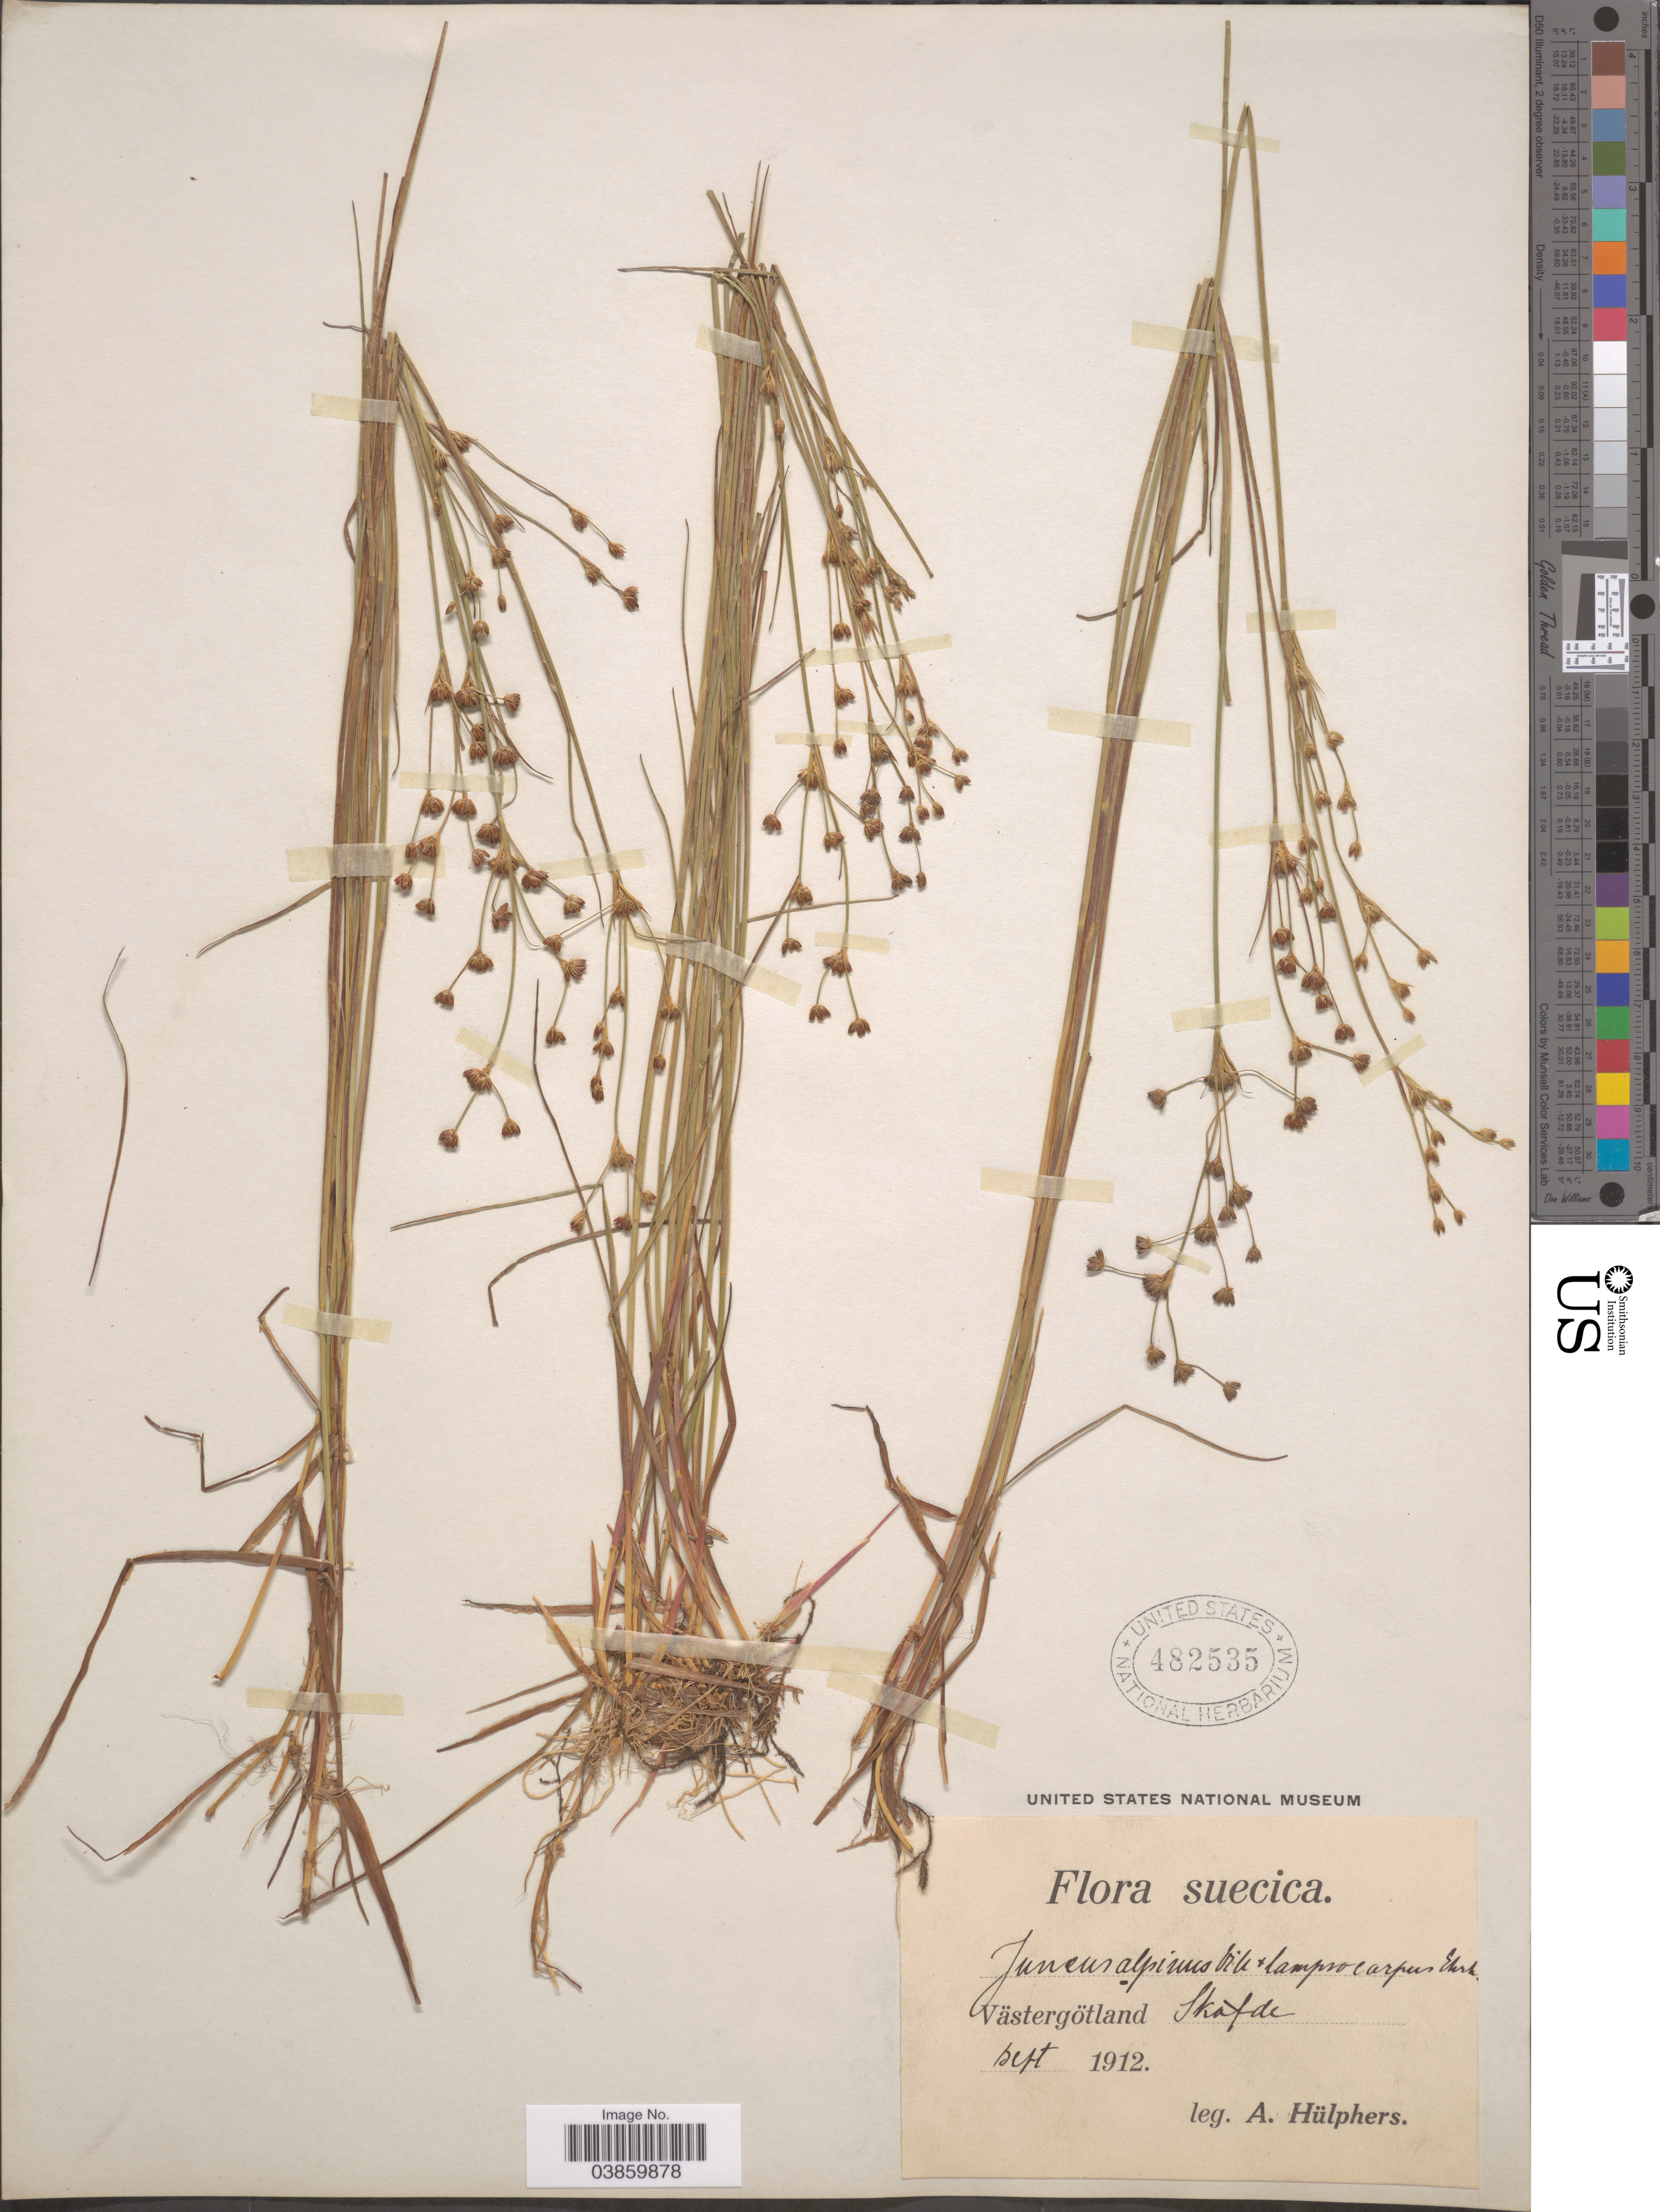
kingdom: Plantae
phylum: Tracheophyta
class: Liliopsida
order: Poales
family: Juncaceae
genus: Juncus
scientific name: Juncus alpinus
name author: Vill.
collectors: A. Hülphers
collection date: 1912-09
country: Sweden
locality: Suecica. Västergötland. Skafde.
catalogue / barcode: US 482535